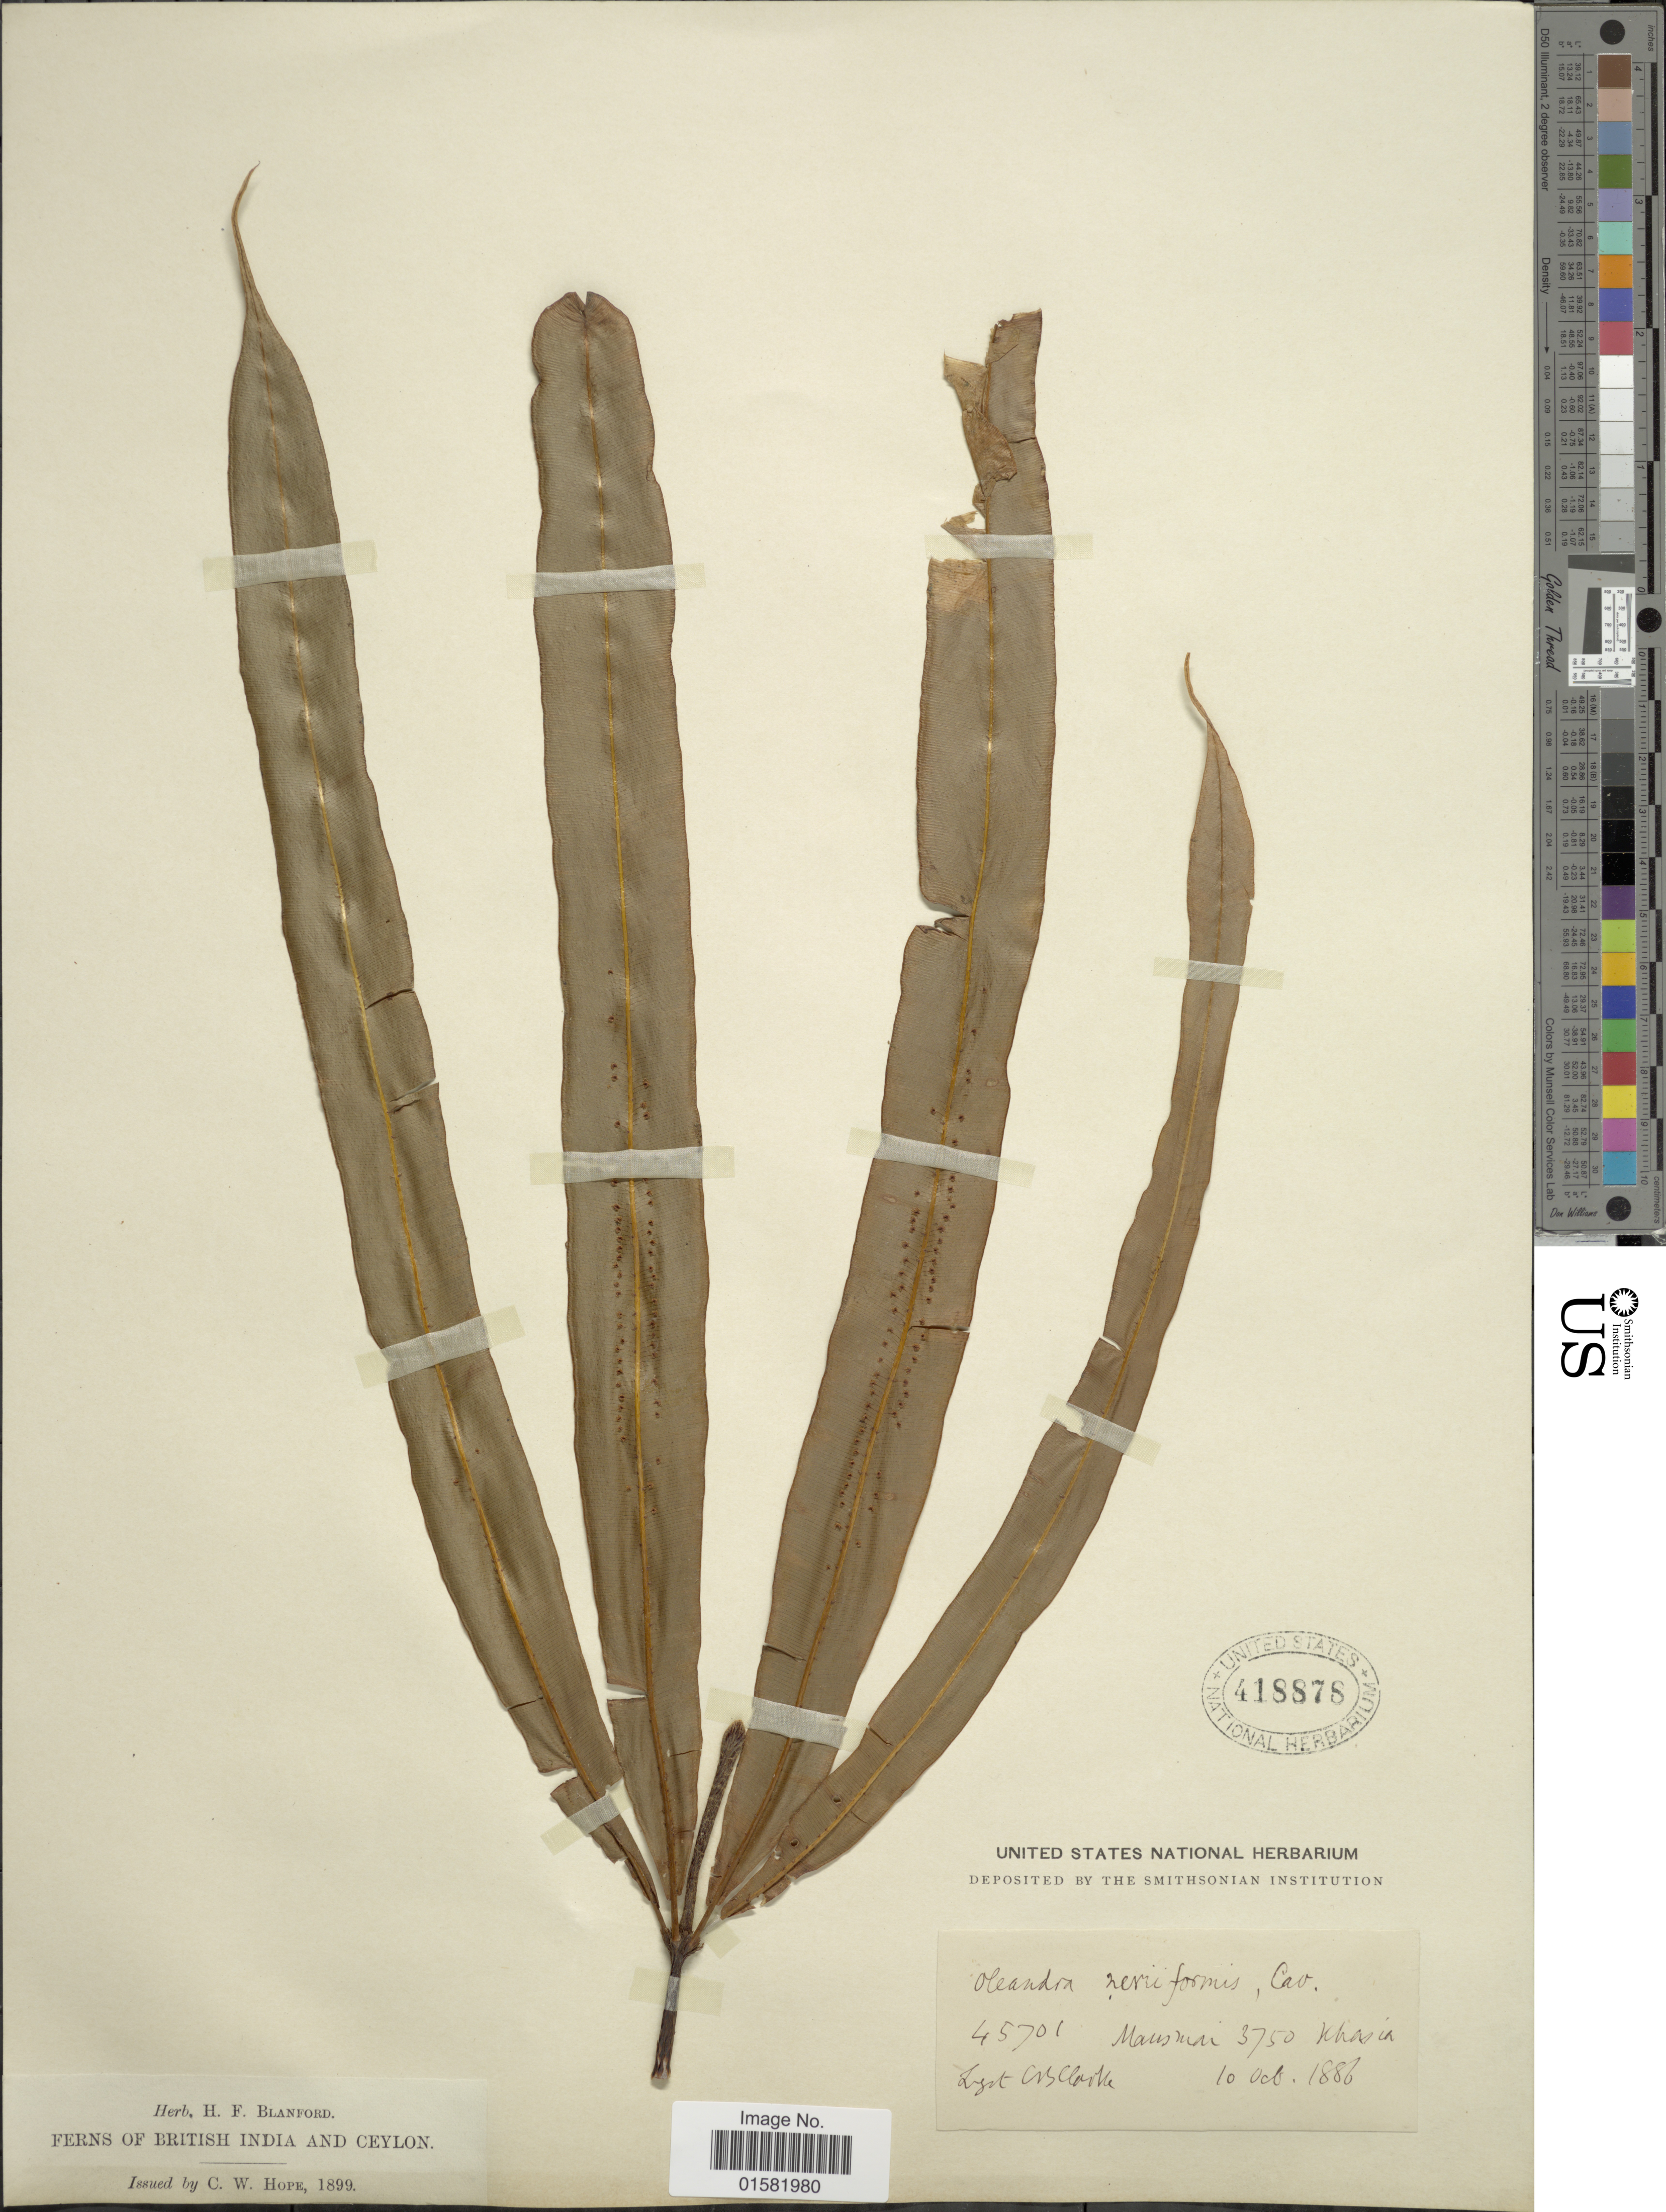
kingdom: Plantae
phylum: Tracheophyta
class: Polypodiopsida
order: Polypodiales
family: Oleandraceae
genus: Oleandra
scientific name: Oleandra neriiformis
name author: Cav.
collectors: C. B. Clarke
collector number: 45701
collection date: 1886-10-10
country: India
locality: Mansmai, Khasia.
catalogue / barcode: US 418876